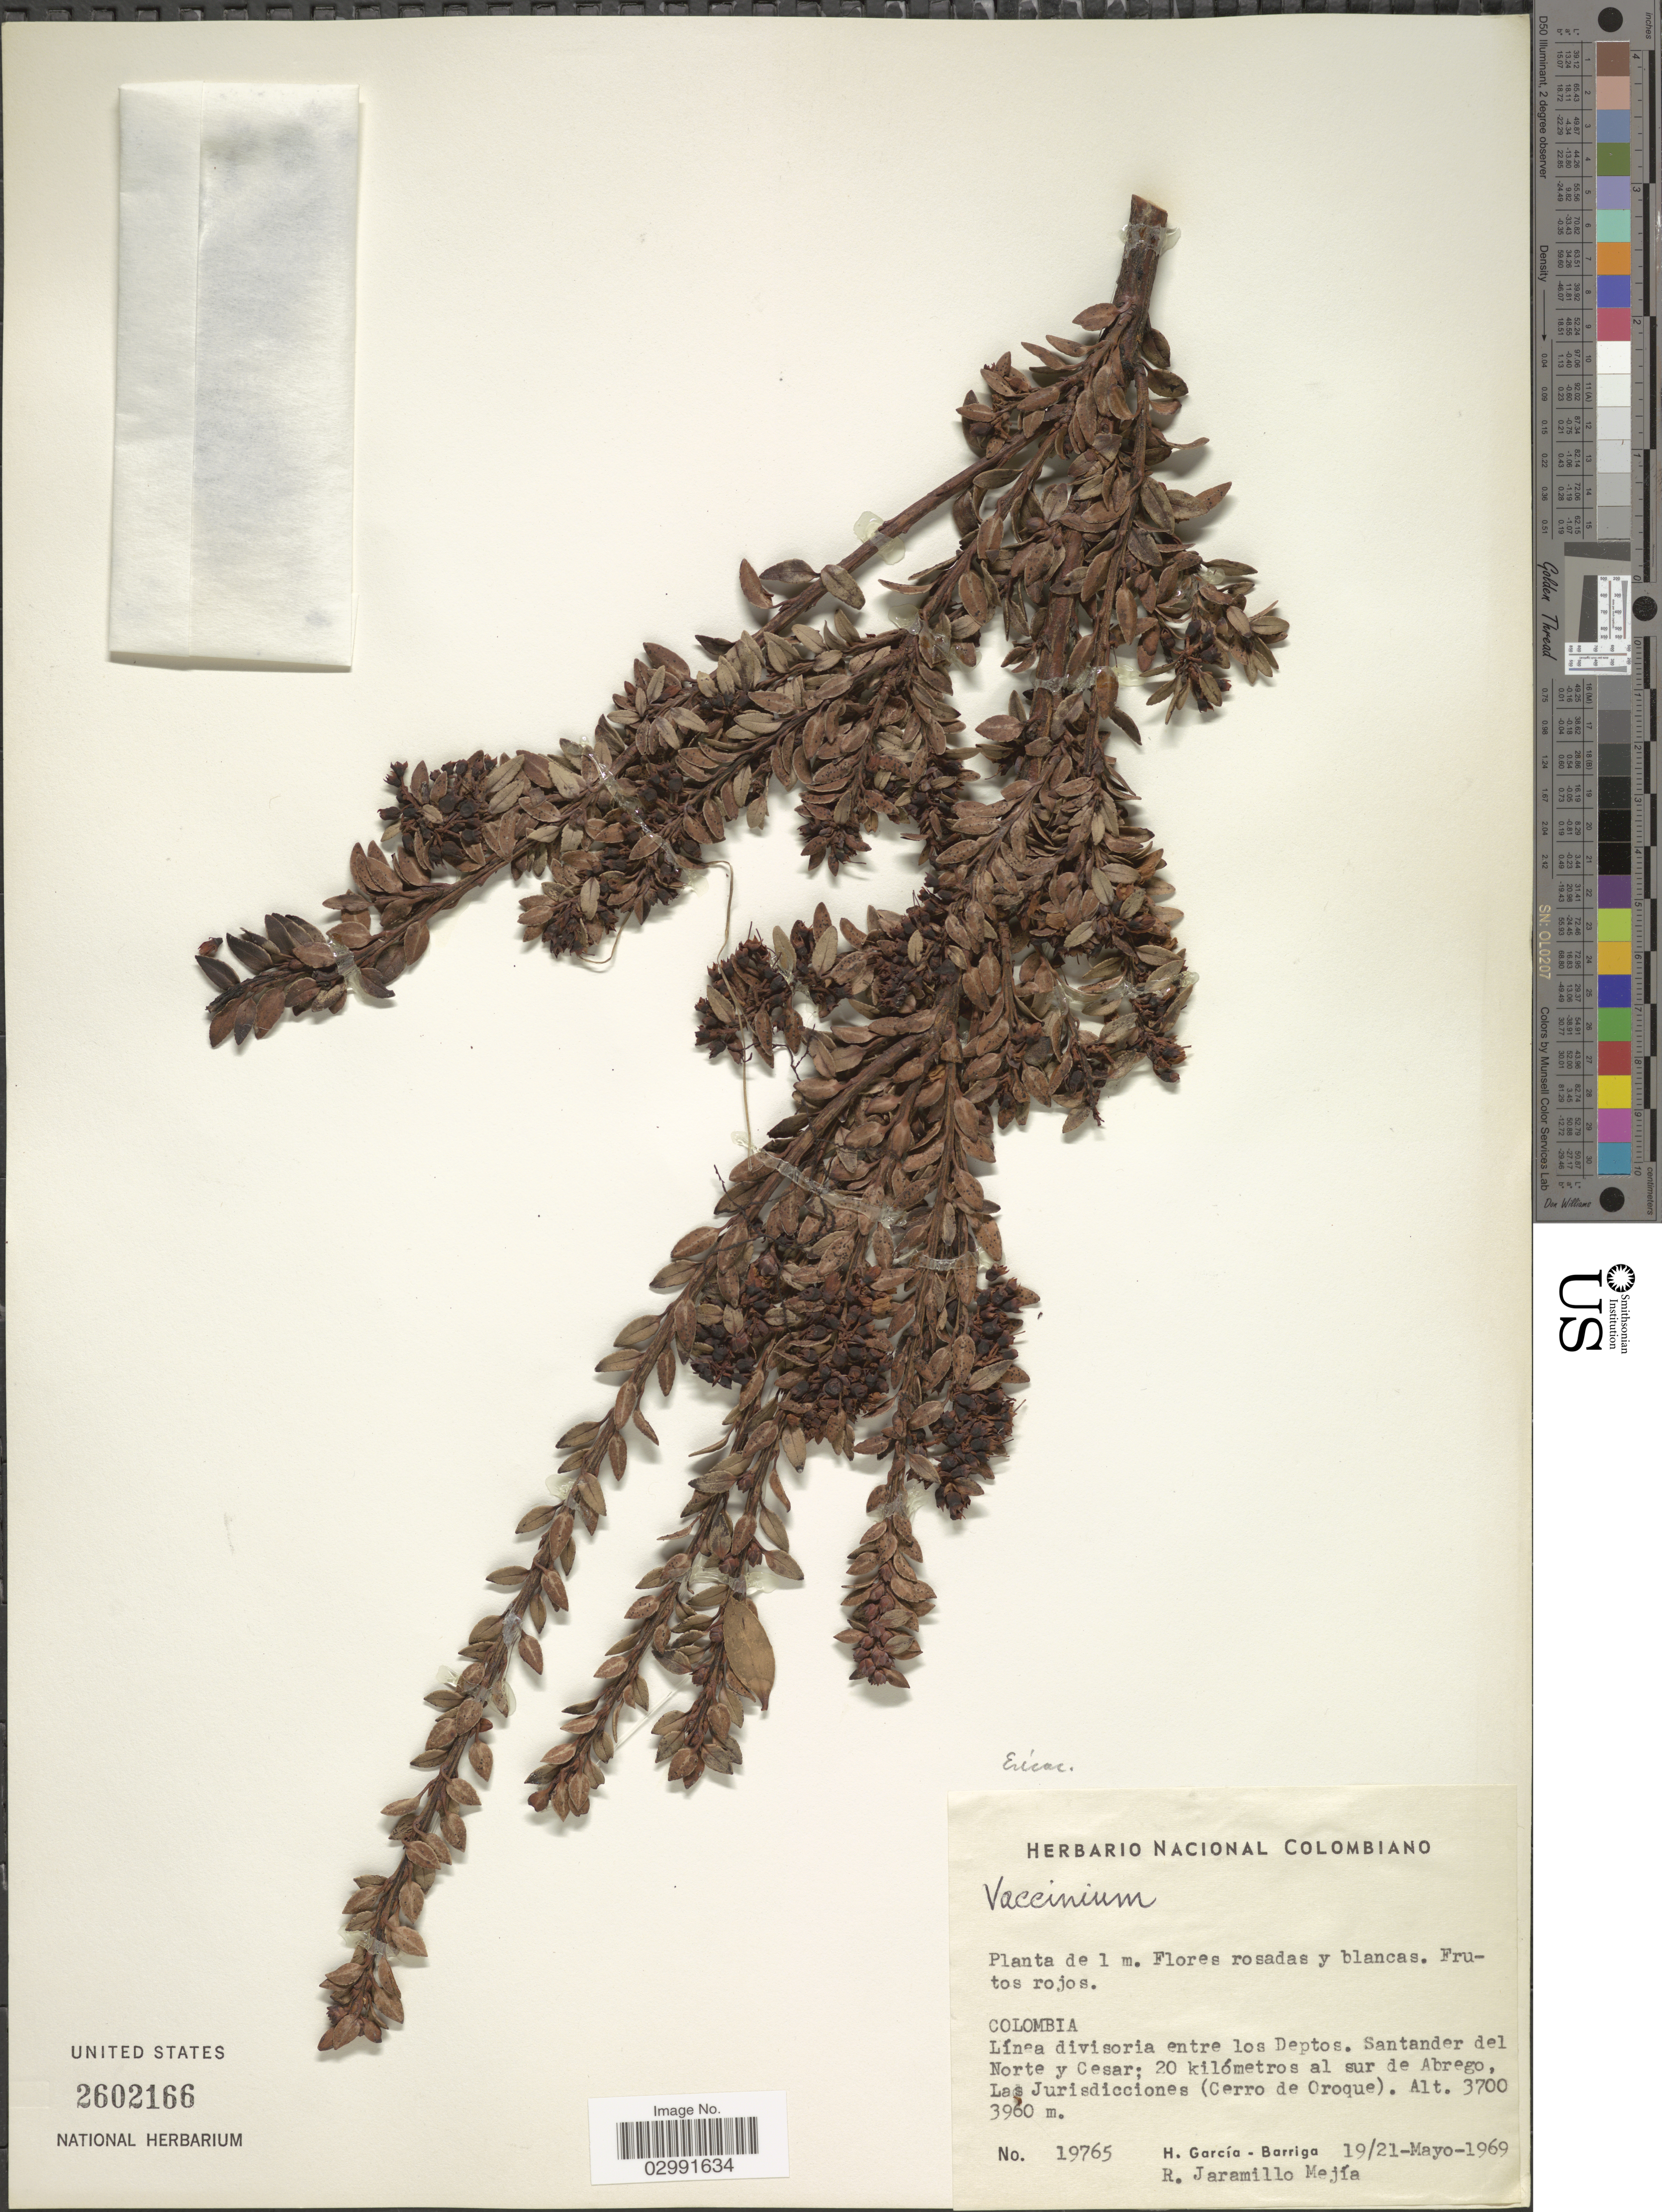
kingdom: Plantae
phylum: Tracheophyta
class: Magnoliopsida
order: Ericales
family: Ericaceae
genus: Vaccinium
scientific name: Vaccinium sp.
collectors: H. García Barriga & R. Jaramillo M.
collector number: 19765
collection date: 1969-05-19/1969-05-21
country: Colombia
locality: Línea divisoria entre los Deptos. Santander del Norte y Cesar; 20 kilómetros al sur de Abrego, Las Jurisdicciones (Cerro de Oroque)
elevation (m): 3700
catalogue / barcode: US 2602166